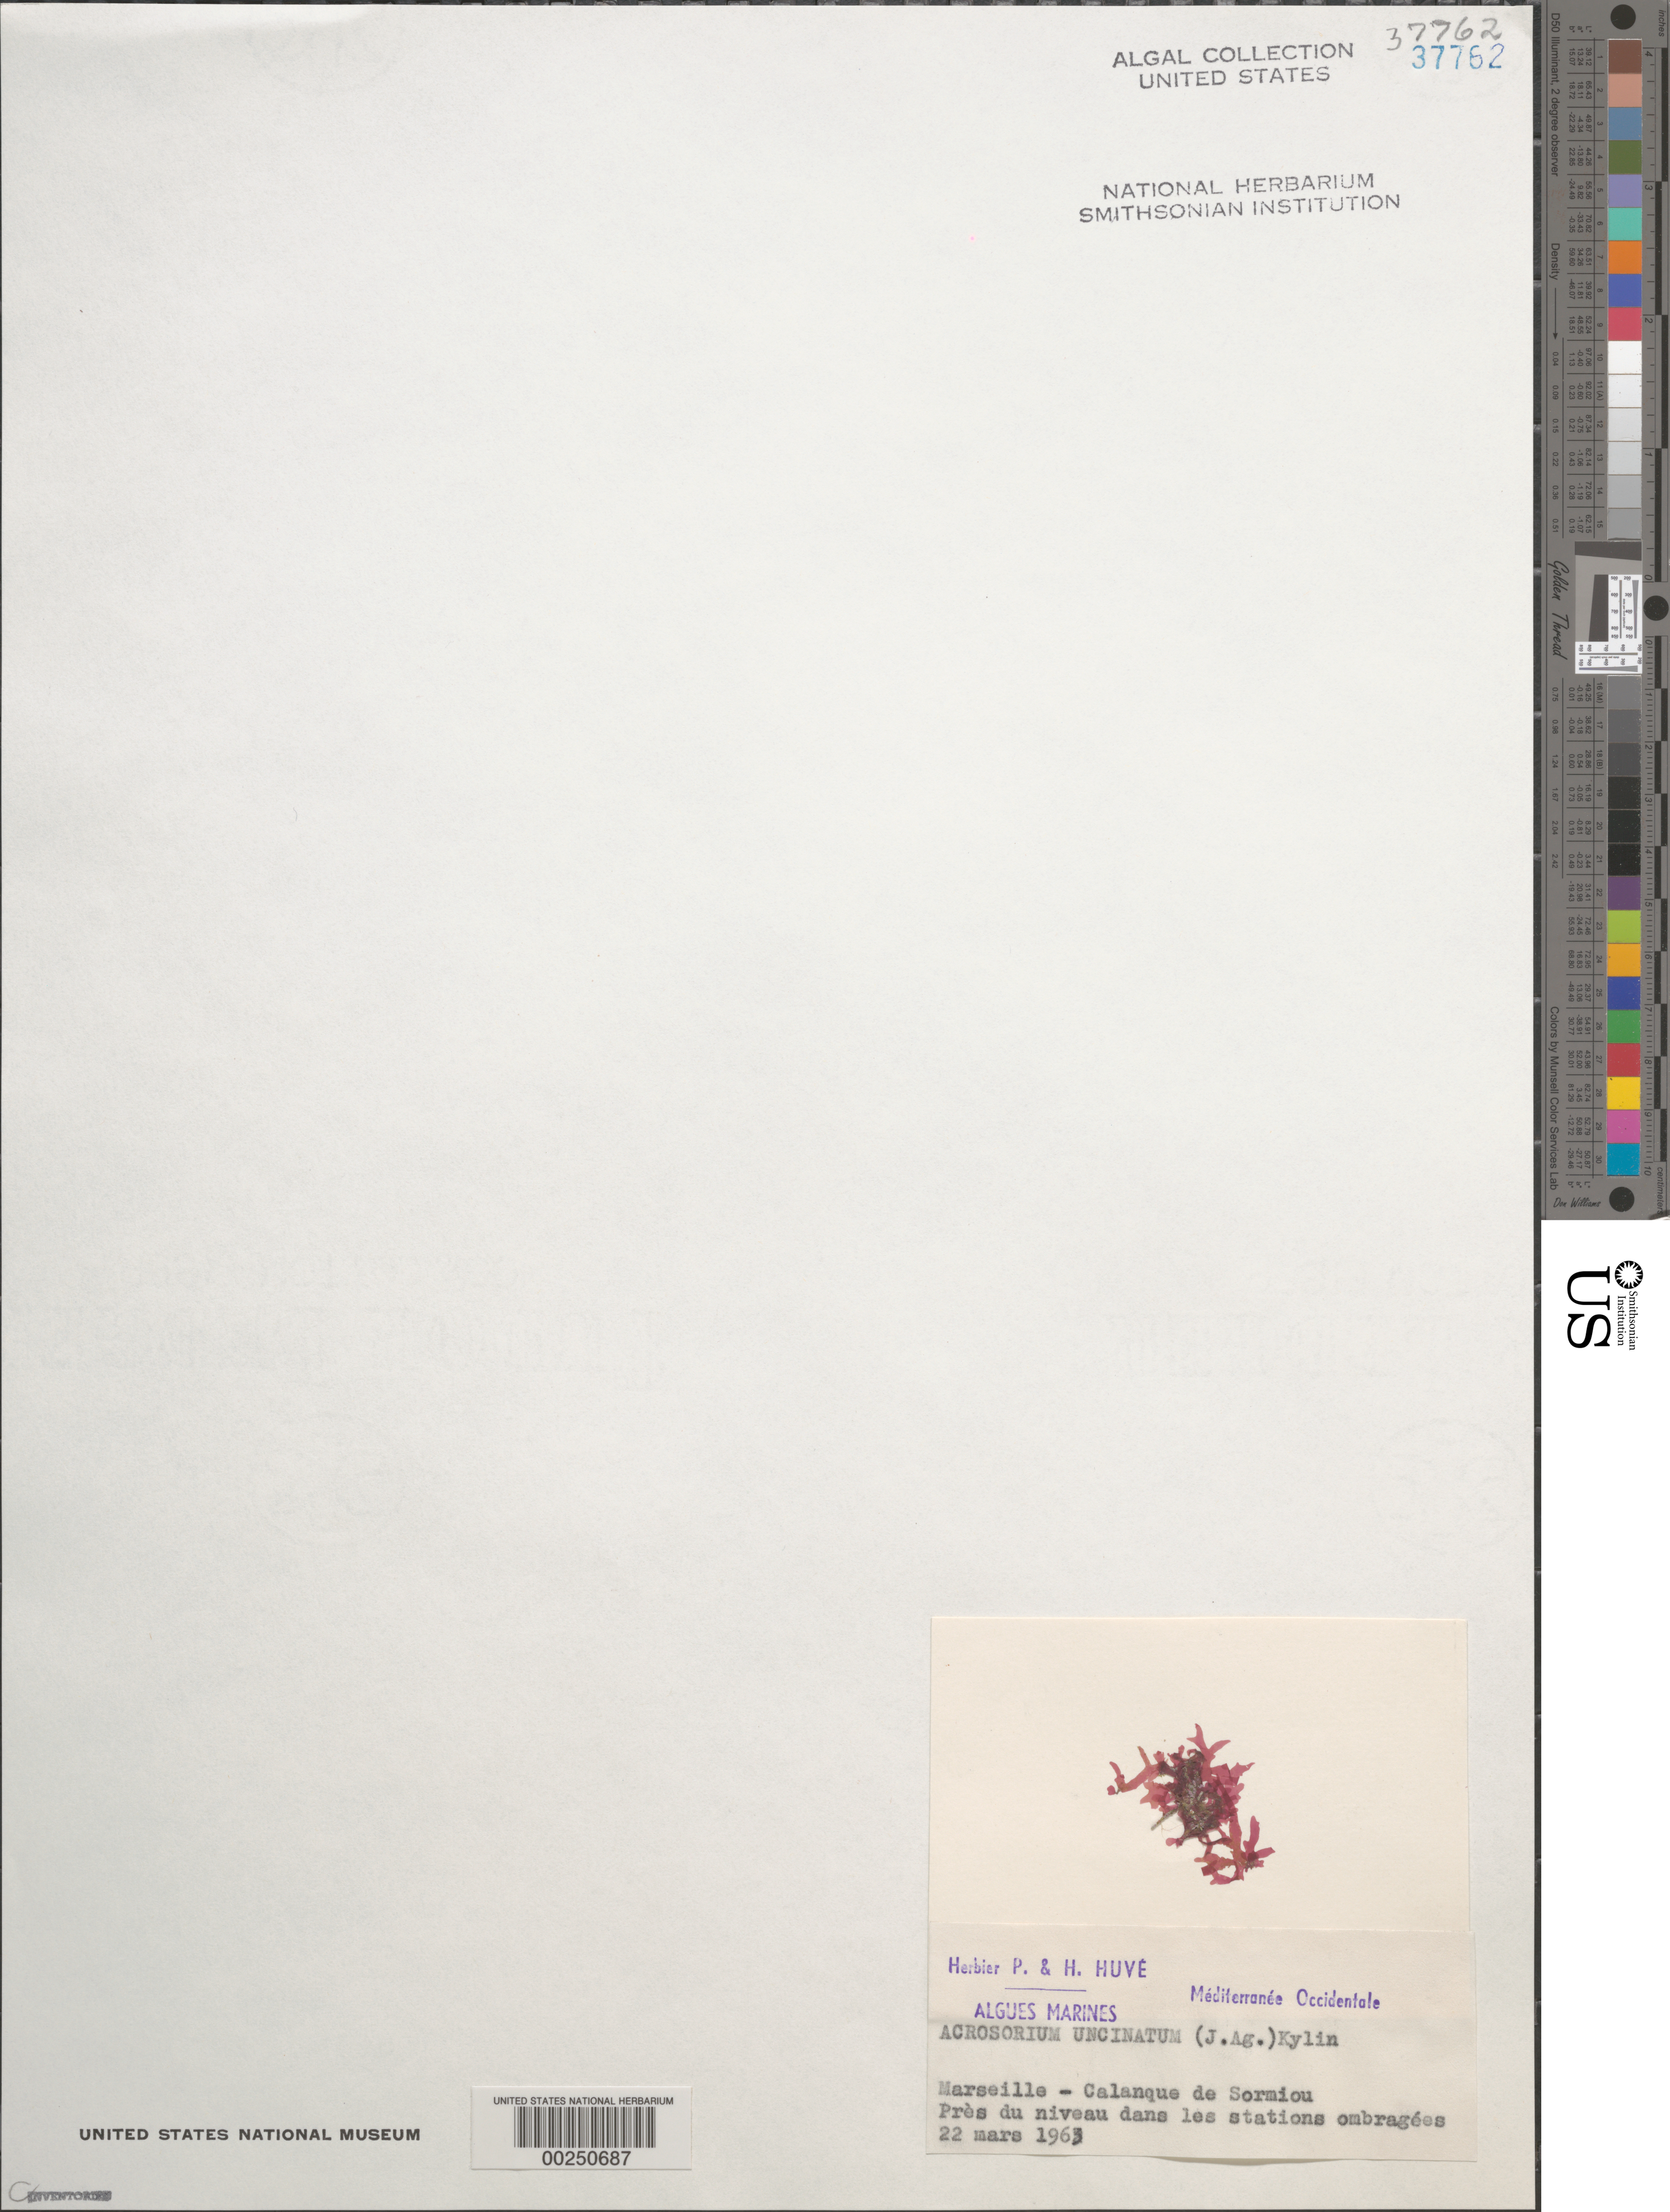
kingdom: Plantae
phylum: Rhodophyta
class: Florideophyceae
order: Ceramiales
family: Delesseriaceae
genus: Cryptopleura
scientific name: Cryptopleura ramosa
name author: (Huds.) L.M. Newton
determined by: Algae name updating Project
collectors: P. Huve & H. Huve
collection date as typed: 22 Mar 1963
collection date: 1963-03-22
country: France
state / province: Provence-Alpes-Côte d'Azur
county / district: Bouches-du-Rhône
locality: Marseille, Calanque de Sormiou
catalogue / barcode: US 37762